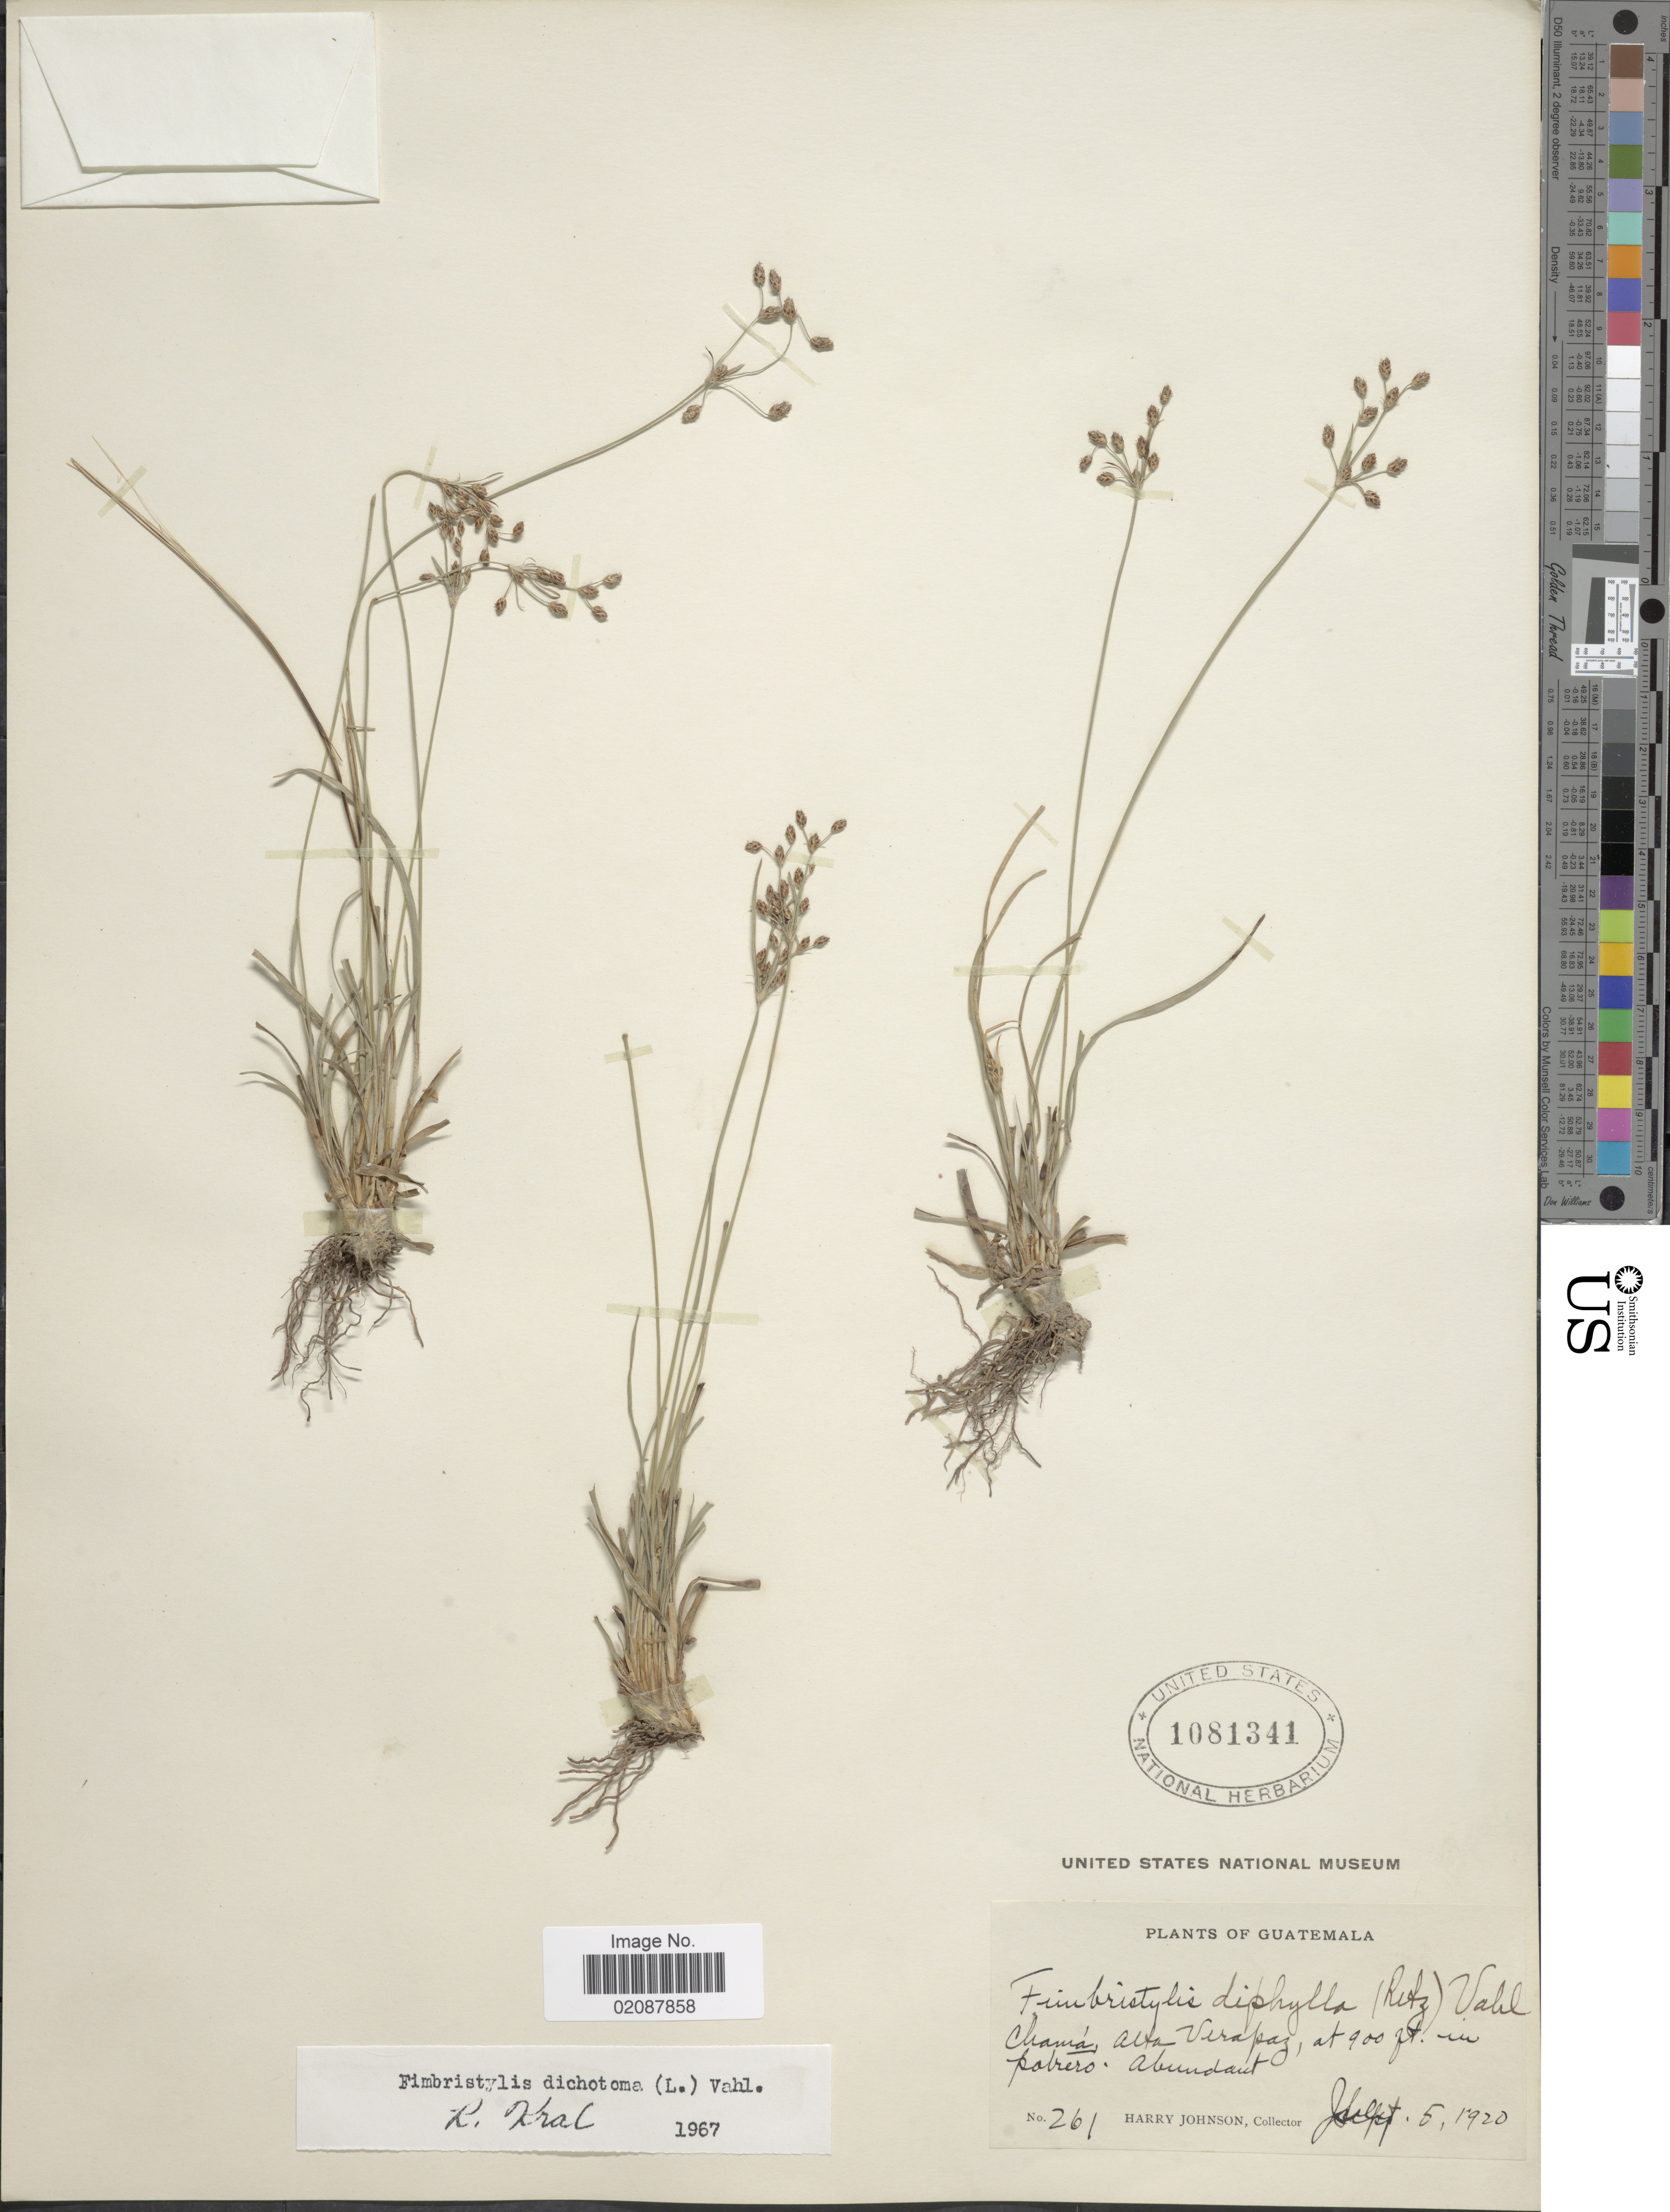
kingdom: Plantae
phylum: Tracheophyta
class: Liliopsida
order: Poales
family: Cyperaceae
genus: Fimbristylis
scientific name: Fimbristylis dichotoma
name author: (L.) Vahl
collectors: H. Johnson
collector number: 261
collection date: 1920-09-05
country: Guatemala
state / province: Alta Verapaz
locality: Chamá, Alta Verapaz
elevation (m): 274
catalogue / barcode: US 1081341